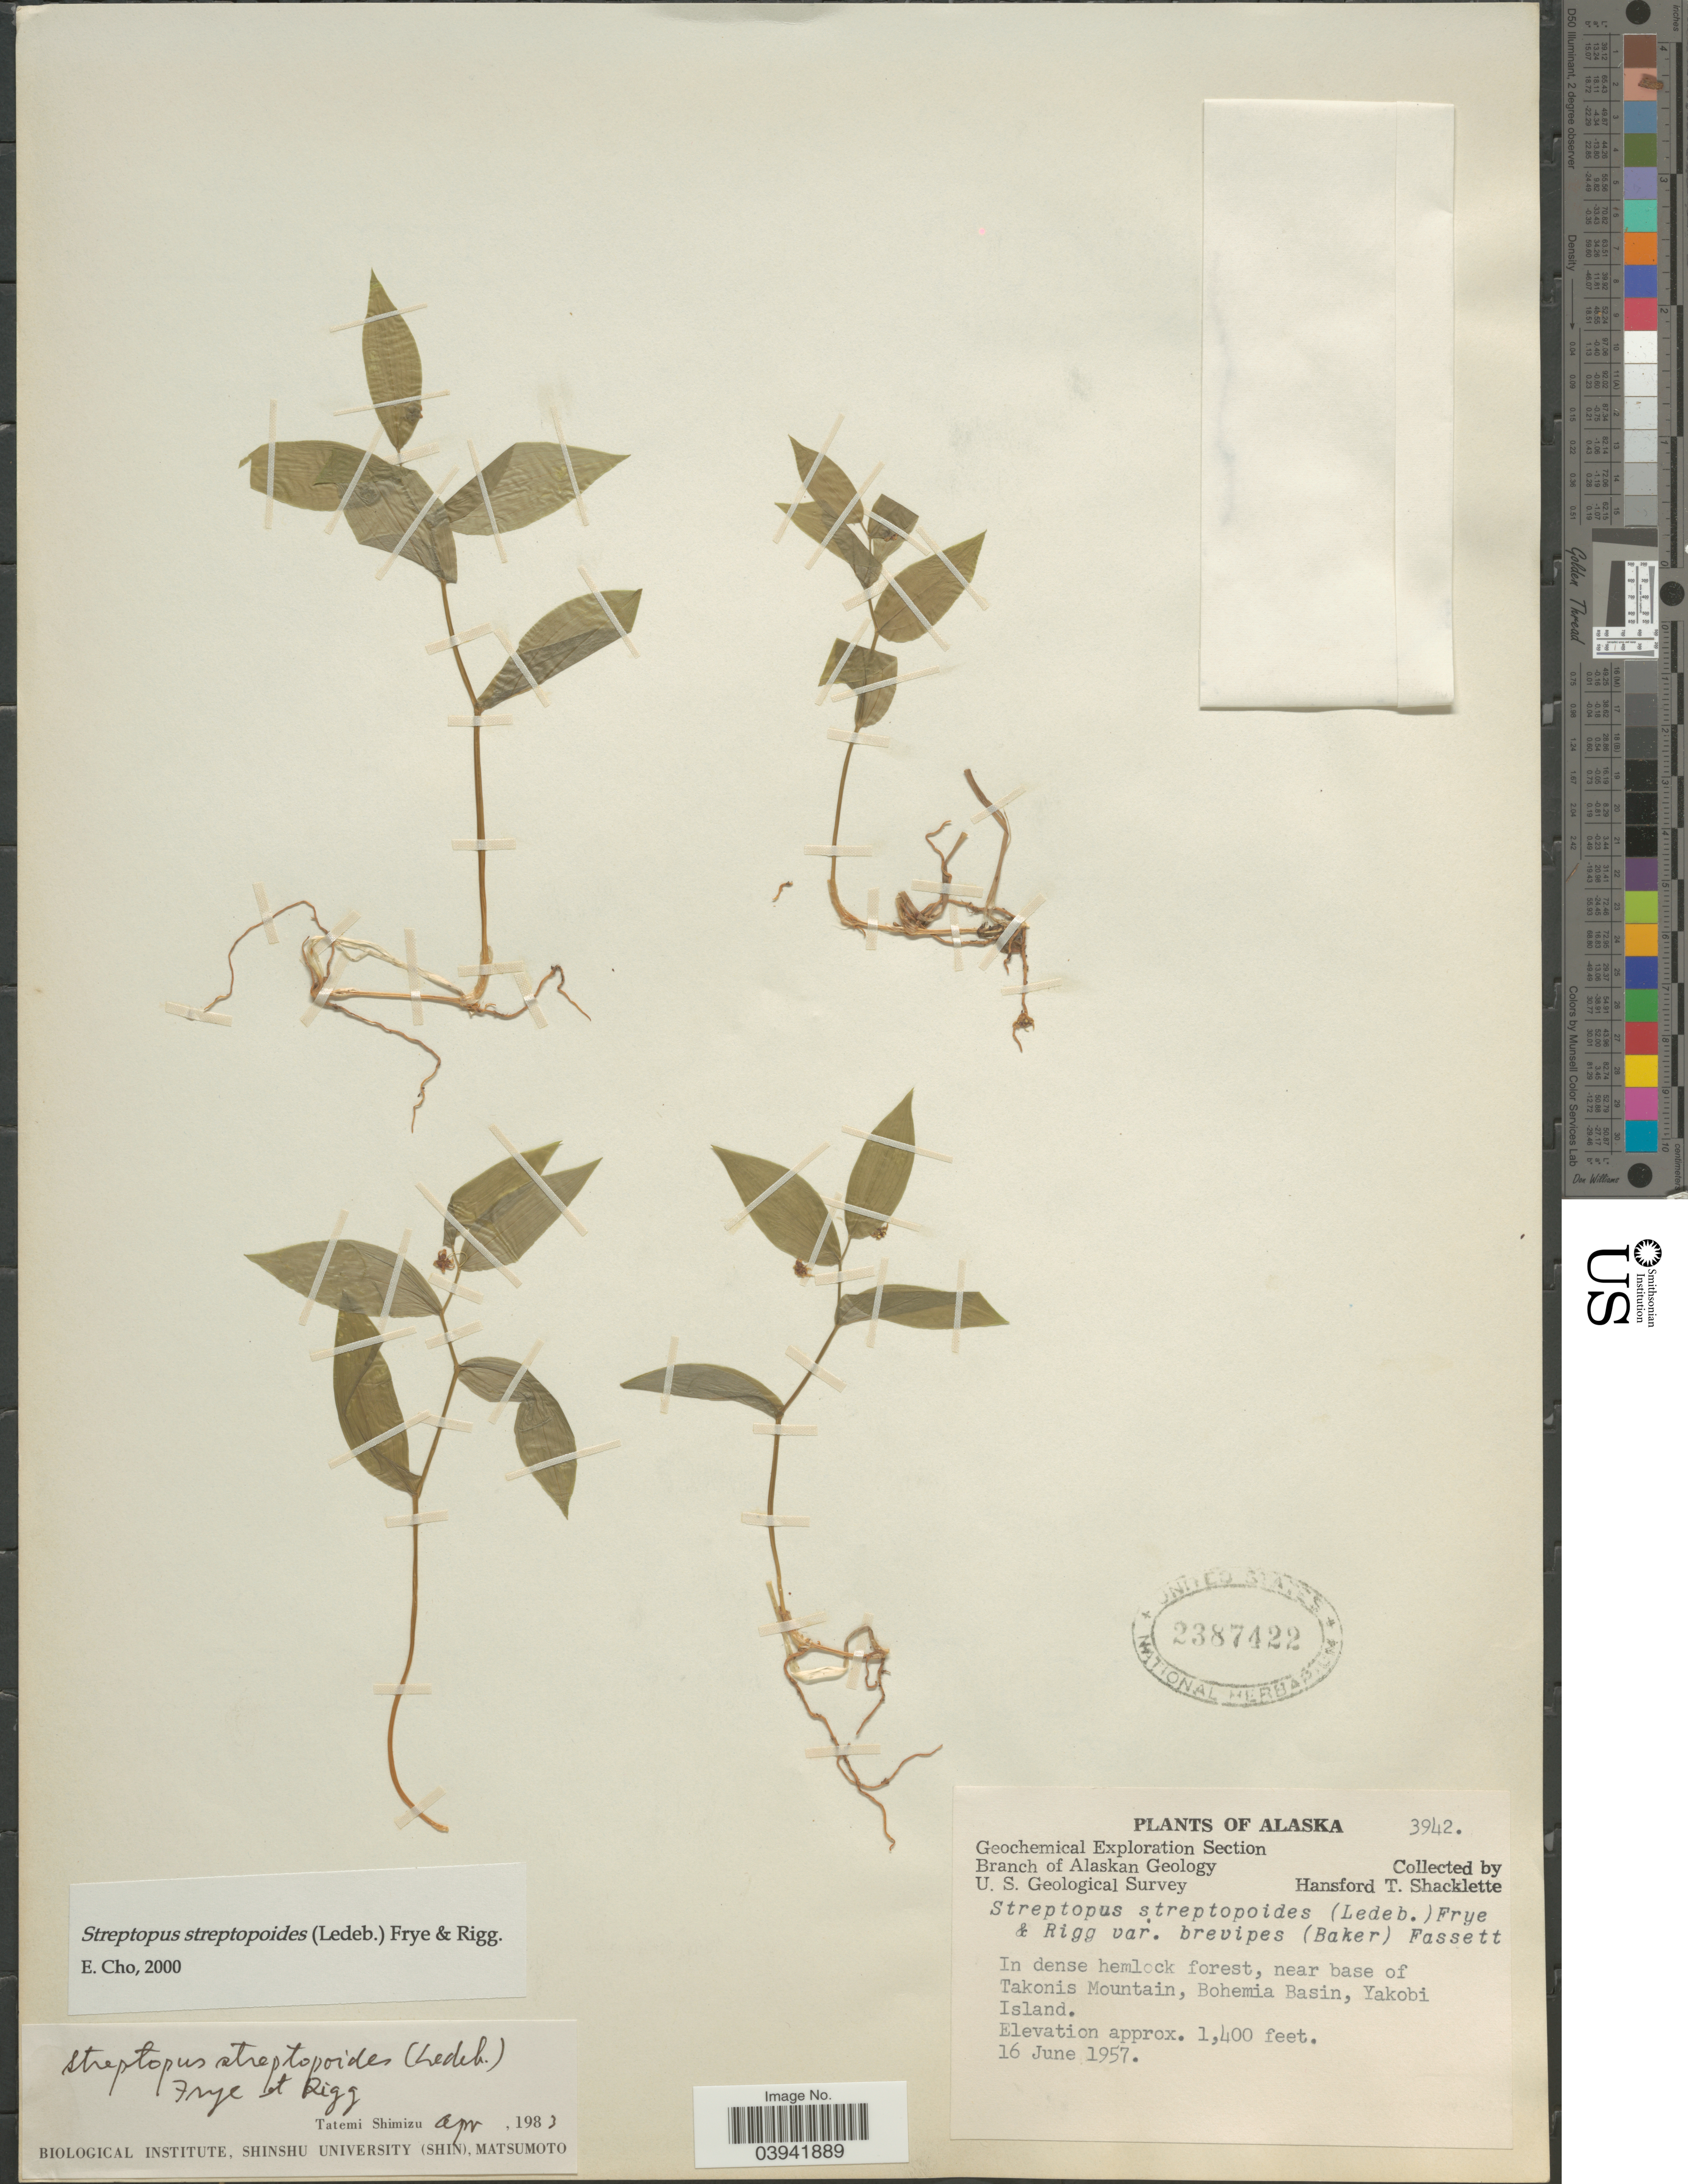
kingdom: Plantae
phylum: Tracheophyta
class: Liliopsida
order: Liliales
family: Liliaceae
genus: Streptopus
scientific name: Streptopus streptopoides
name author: (Ledeb.) Frye & Rigg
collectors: H. Shacklette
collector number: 3942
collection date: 1957-06-16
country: United States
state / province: Alaska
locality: In dense hemlock forest, near base of Takonis Mountain, Bohemia Basin, Yakobi Island.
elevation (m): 427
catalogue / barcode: US 2387422